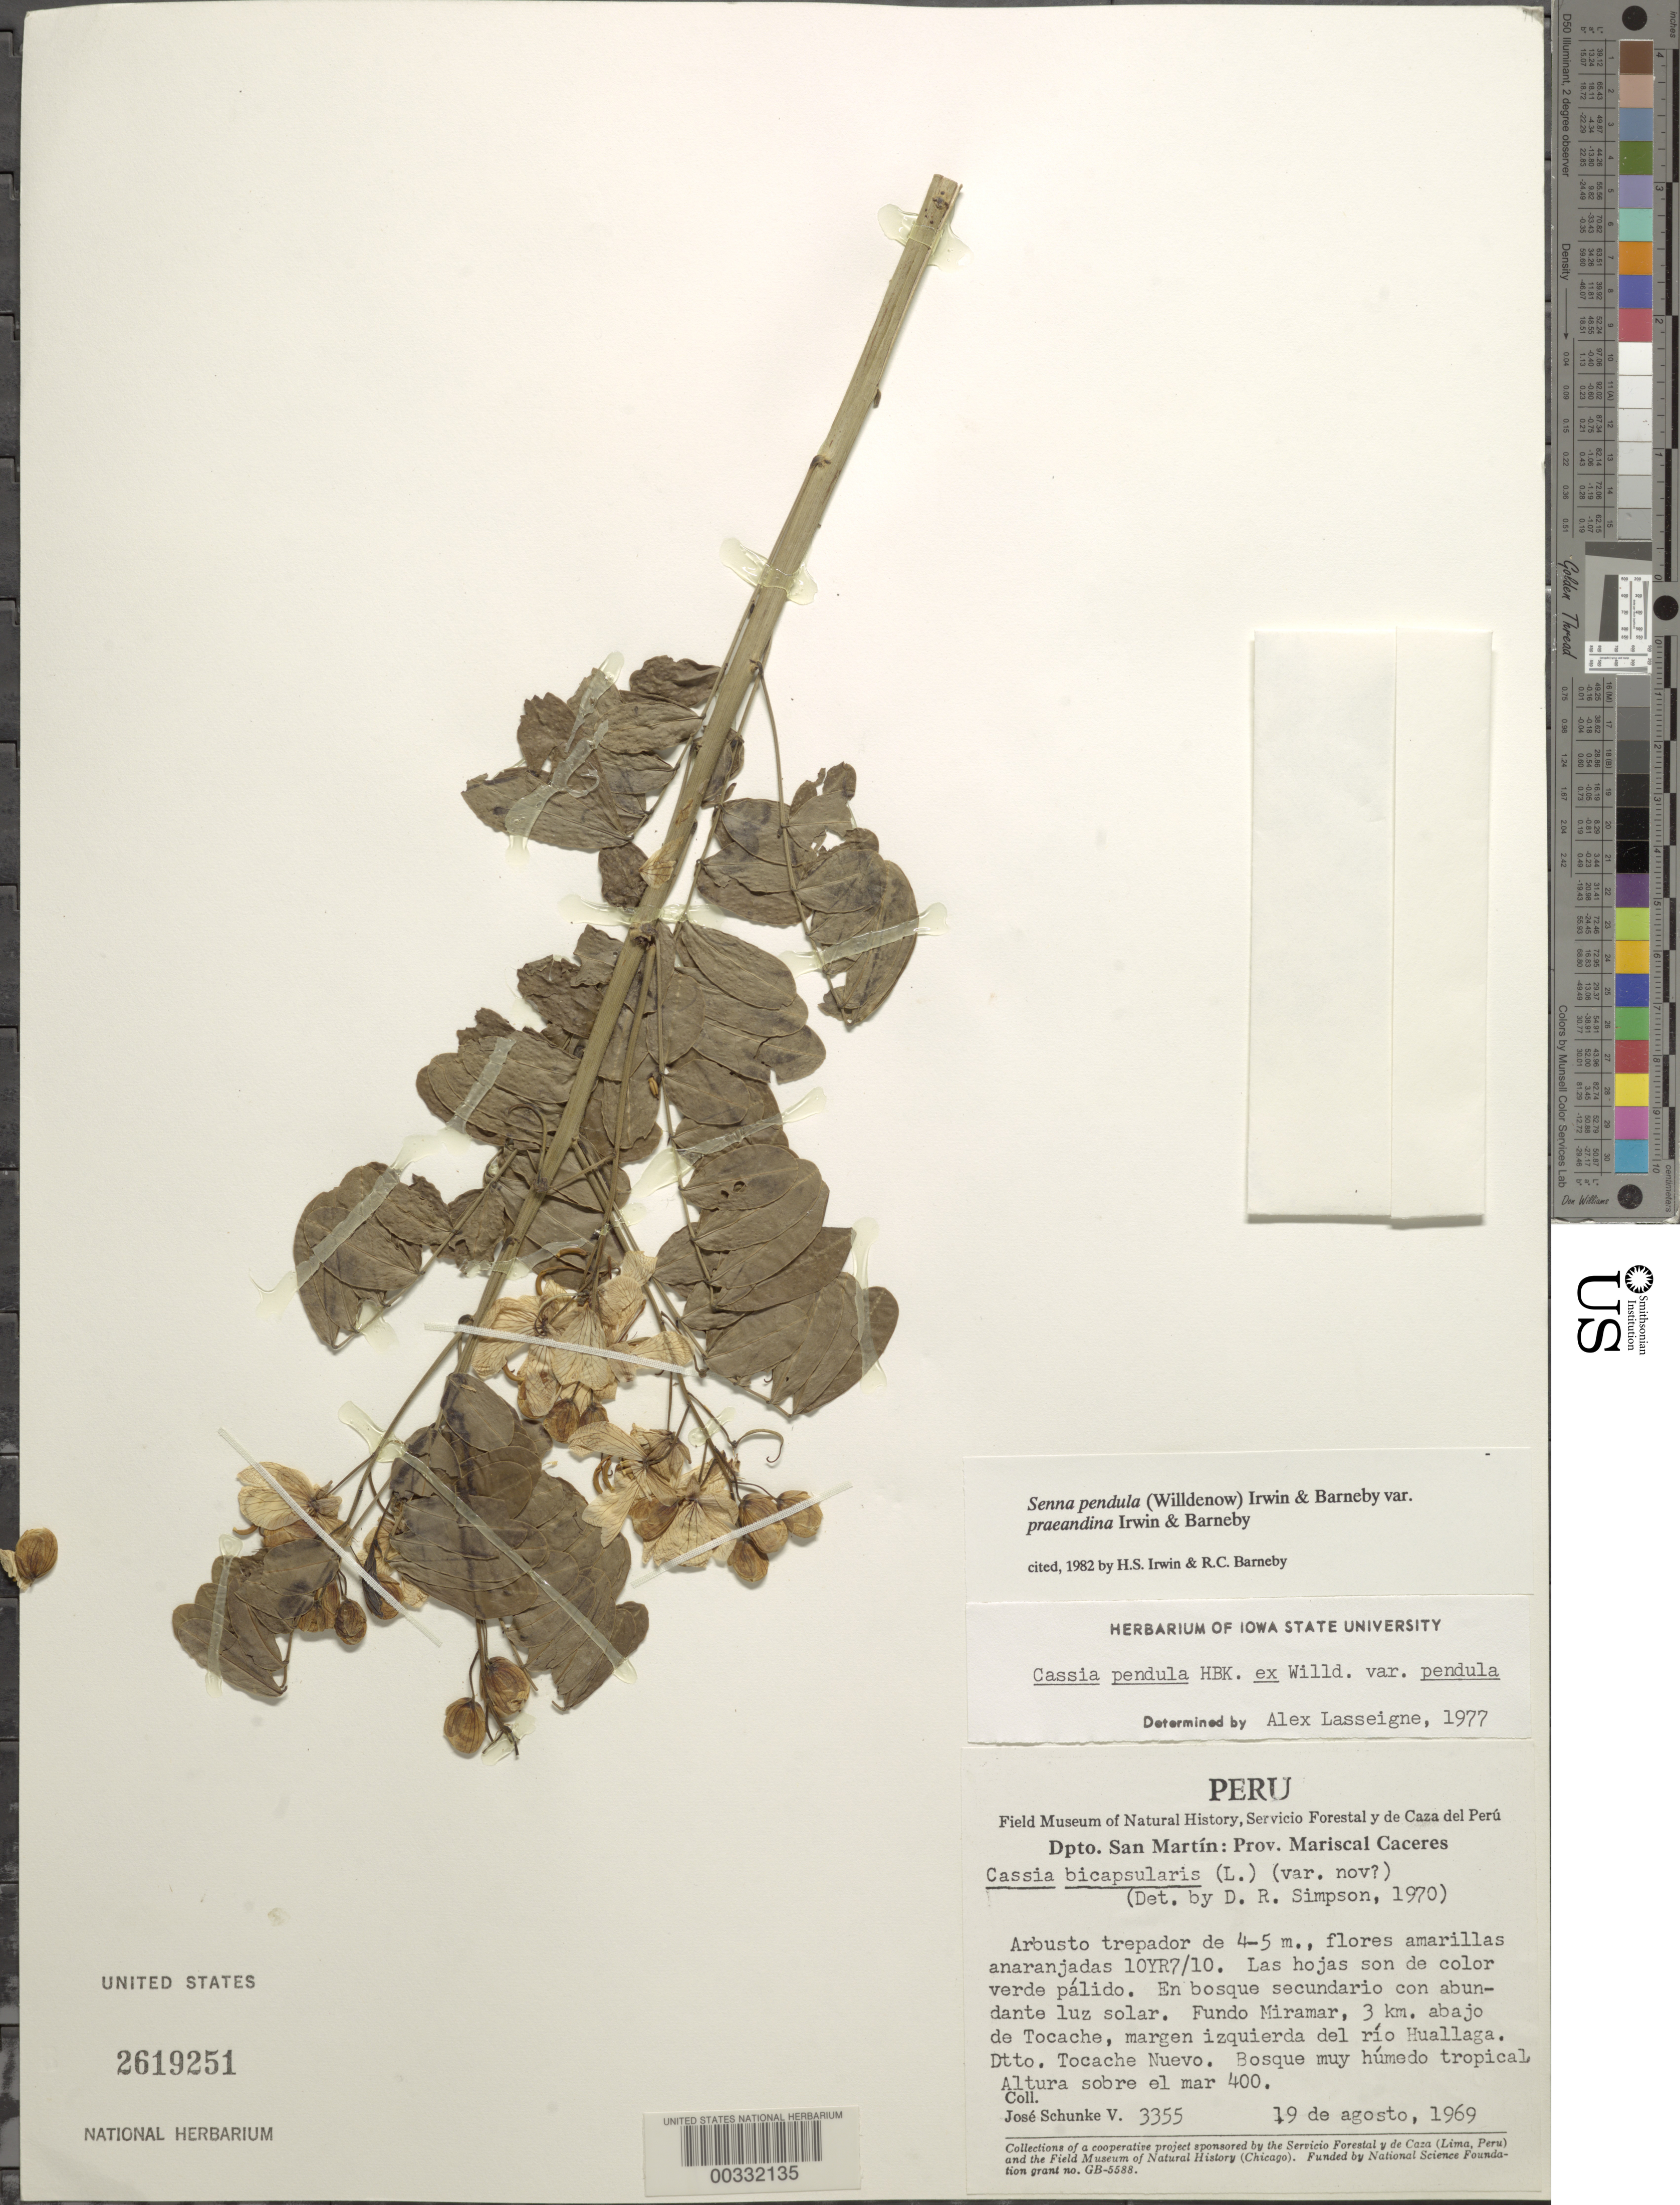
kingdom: Plantae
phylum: Tracheophyta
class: Magnoliopsida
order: Fabales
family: Fabaceae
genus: Senna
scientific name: Senna pendula var. praeandina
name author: H.S. Irwin & Barneby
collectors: J. Schunke Vigo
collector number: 3355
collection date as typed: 19 Aug 1969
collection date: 1969-08-19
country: Peru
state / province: San Martín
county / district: Mariscal Cáceres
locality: Fundo miramar, 3 km below tocache, left side of rio hulllaga; dtto. tocache nuevo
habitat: Very wet tropical forest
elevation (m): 400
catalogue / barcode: US 2619251